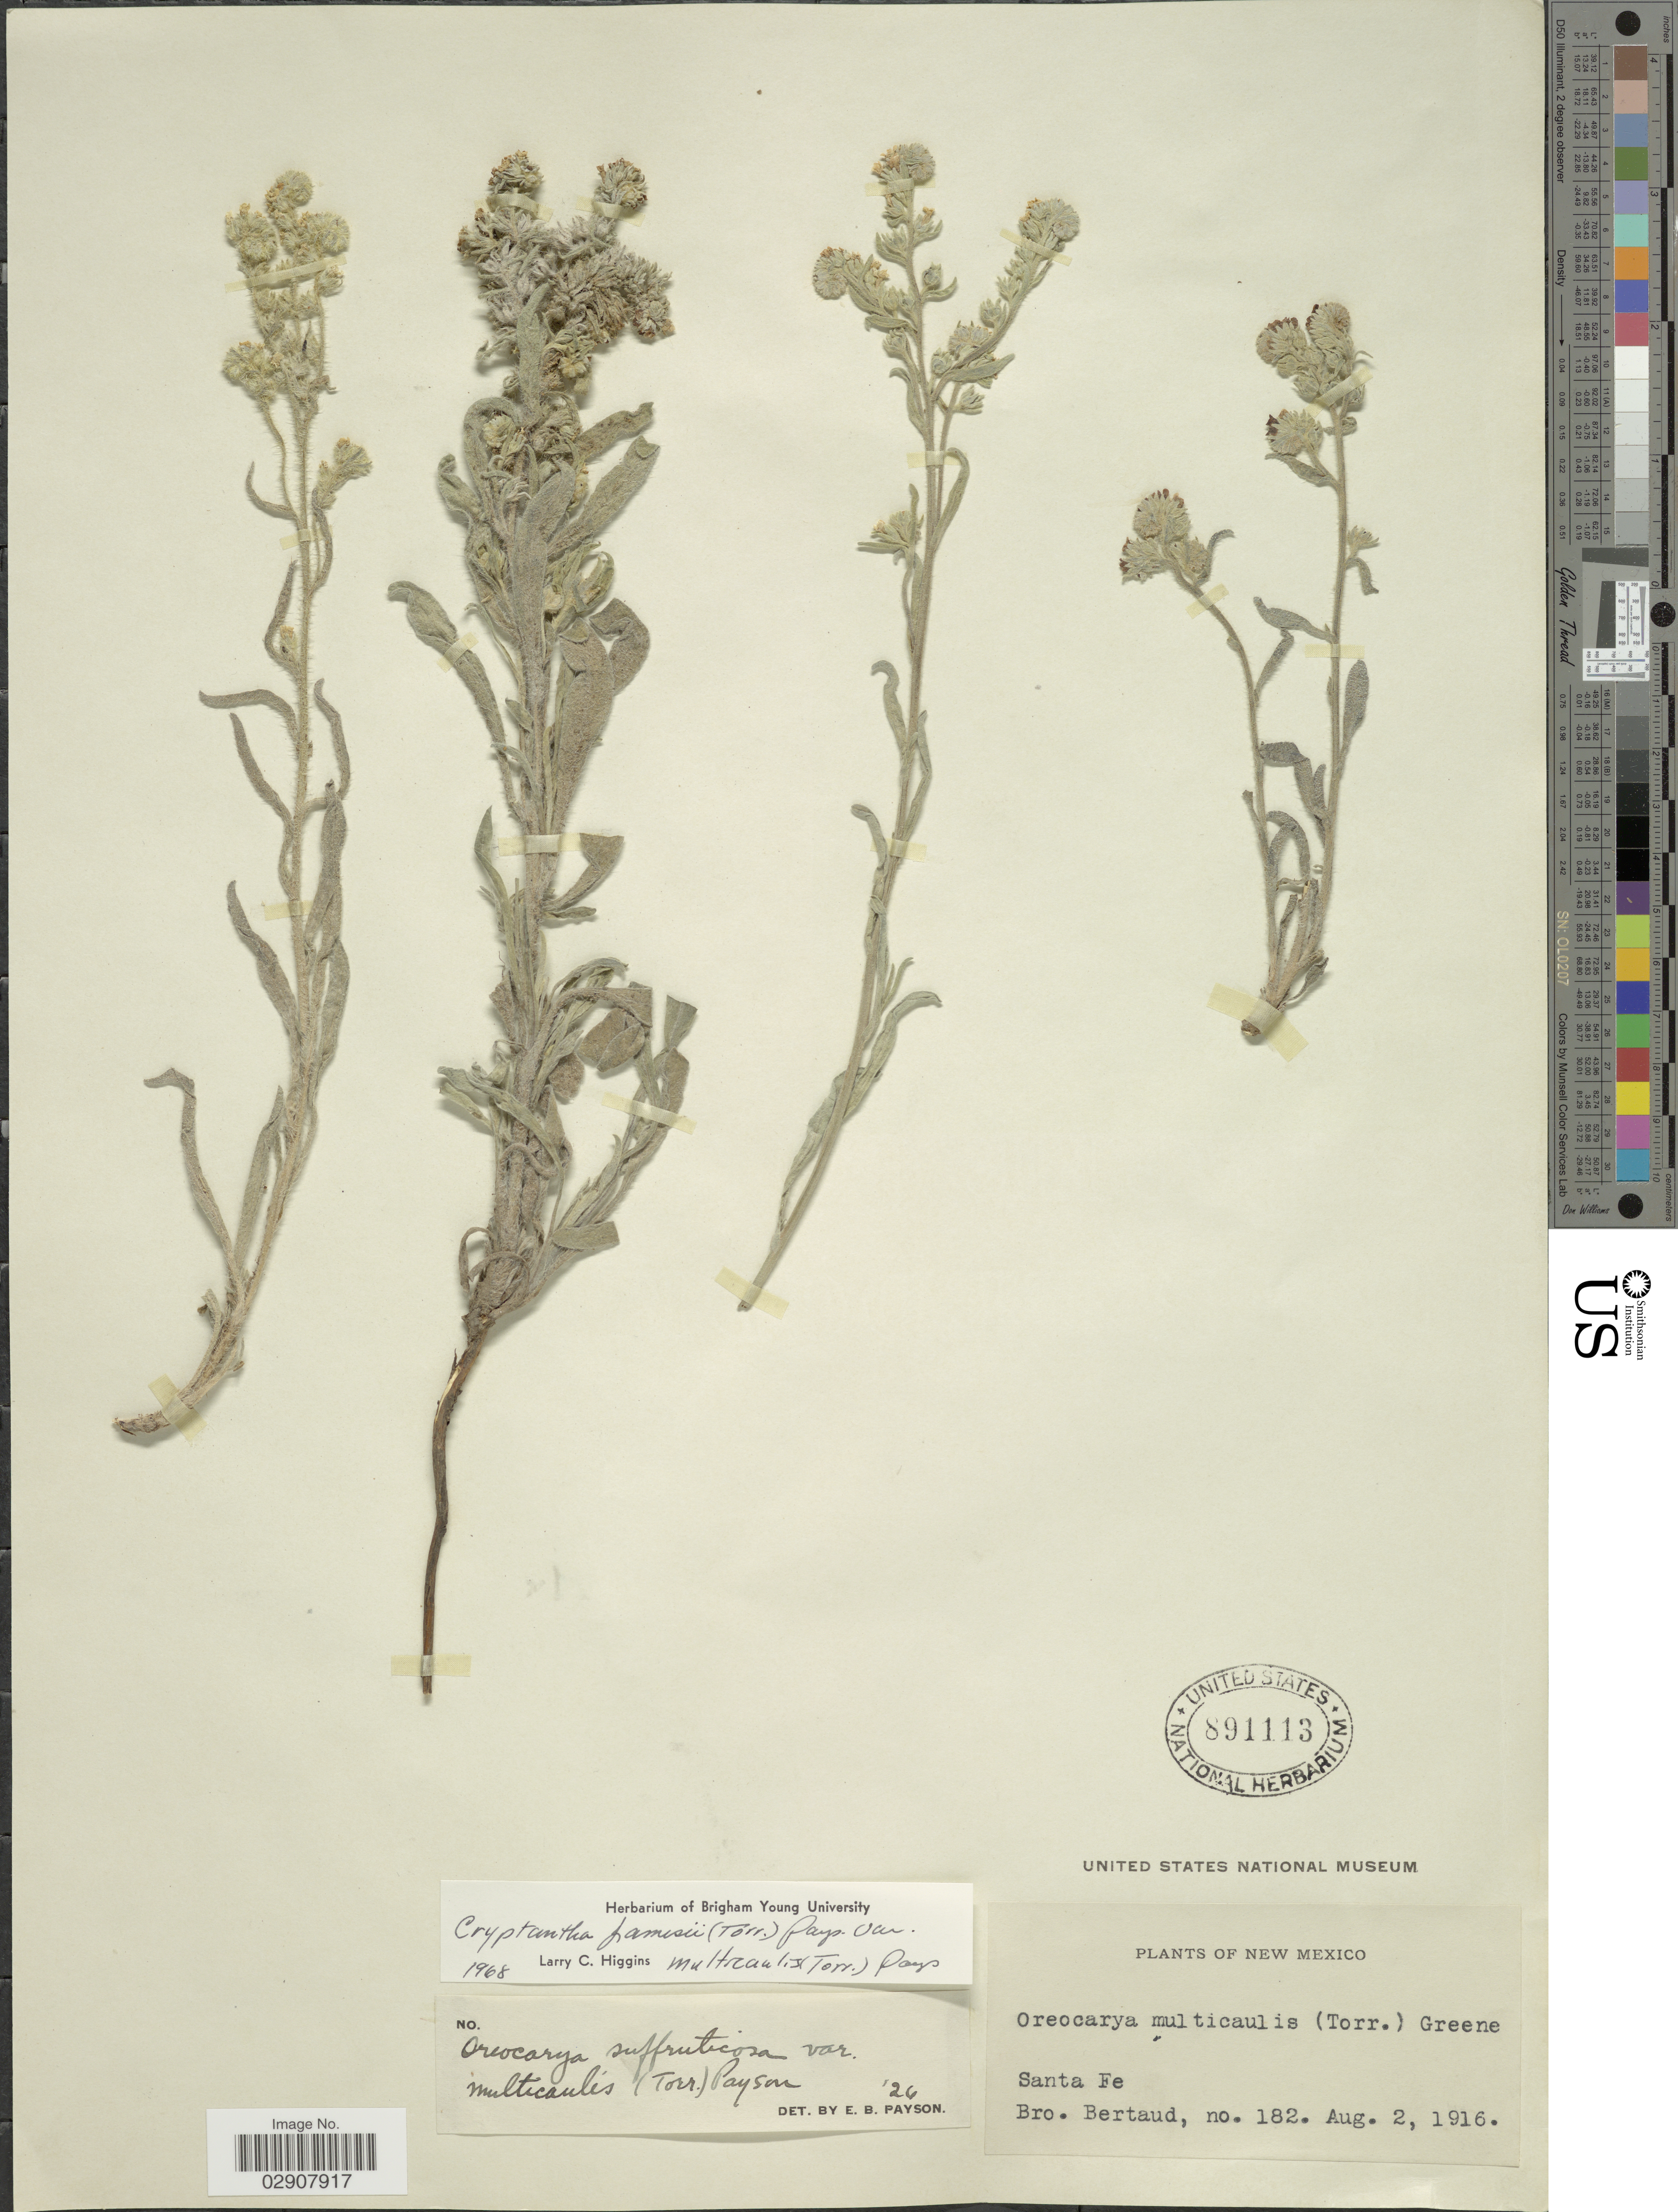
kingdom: Plantae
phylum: Tracheophyta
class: Magnoliopsida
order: Boraginales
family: Boraginaceae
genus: Cryptantha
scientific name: Cryptantha jamesii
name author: (Torr.) Payson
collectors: Bro. Bertaud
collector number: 182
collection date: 1916-08-02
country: United States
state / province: New Mexico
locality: Santa Fe. New Mexico.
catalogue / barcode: US 891113